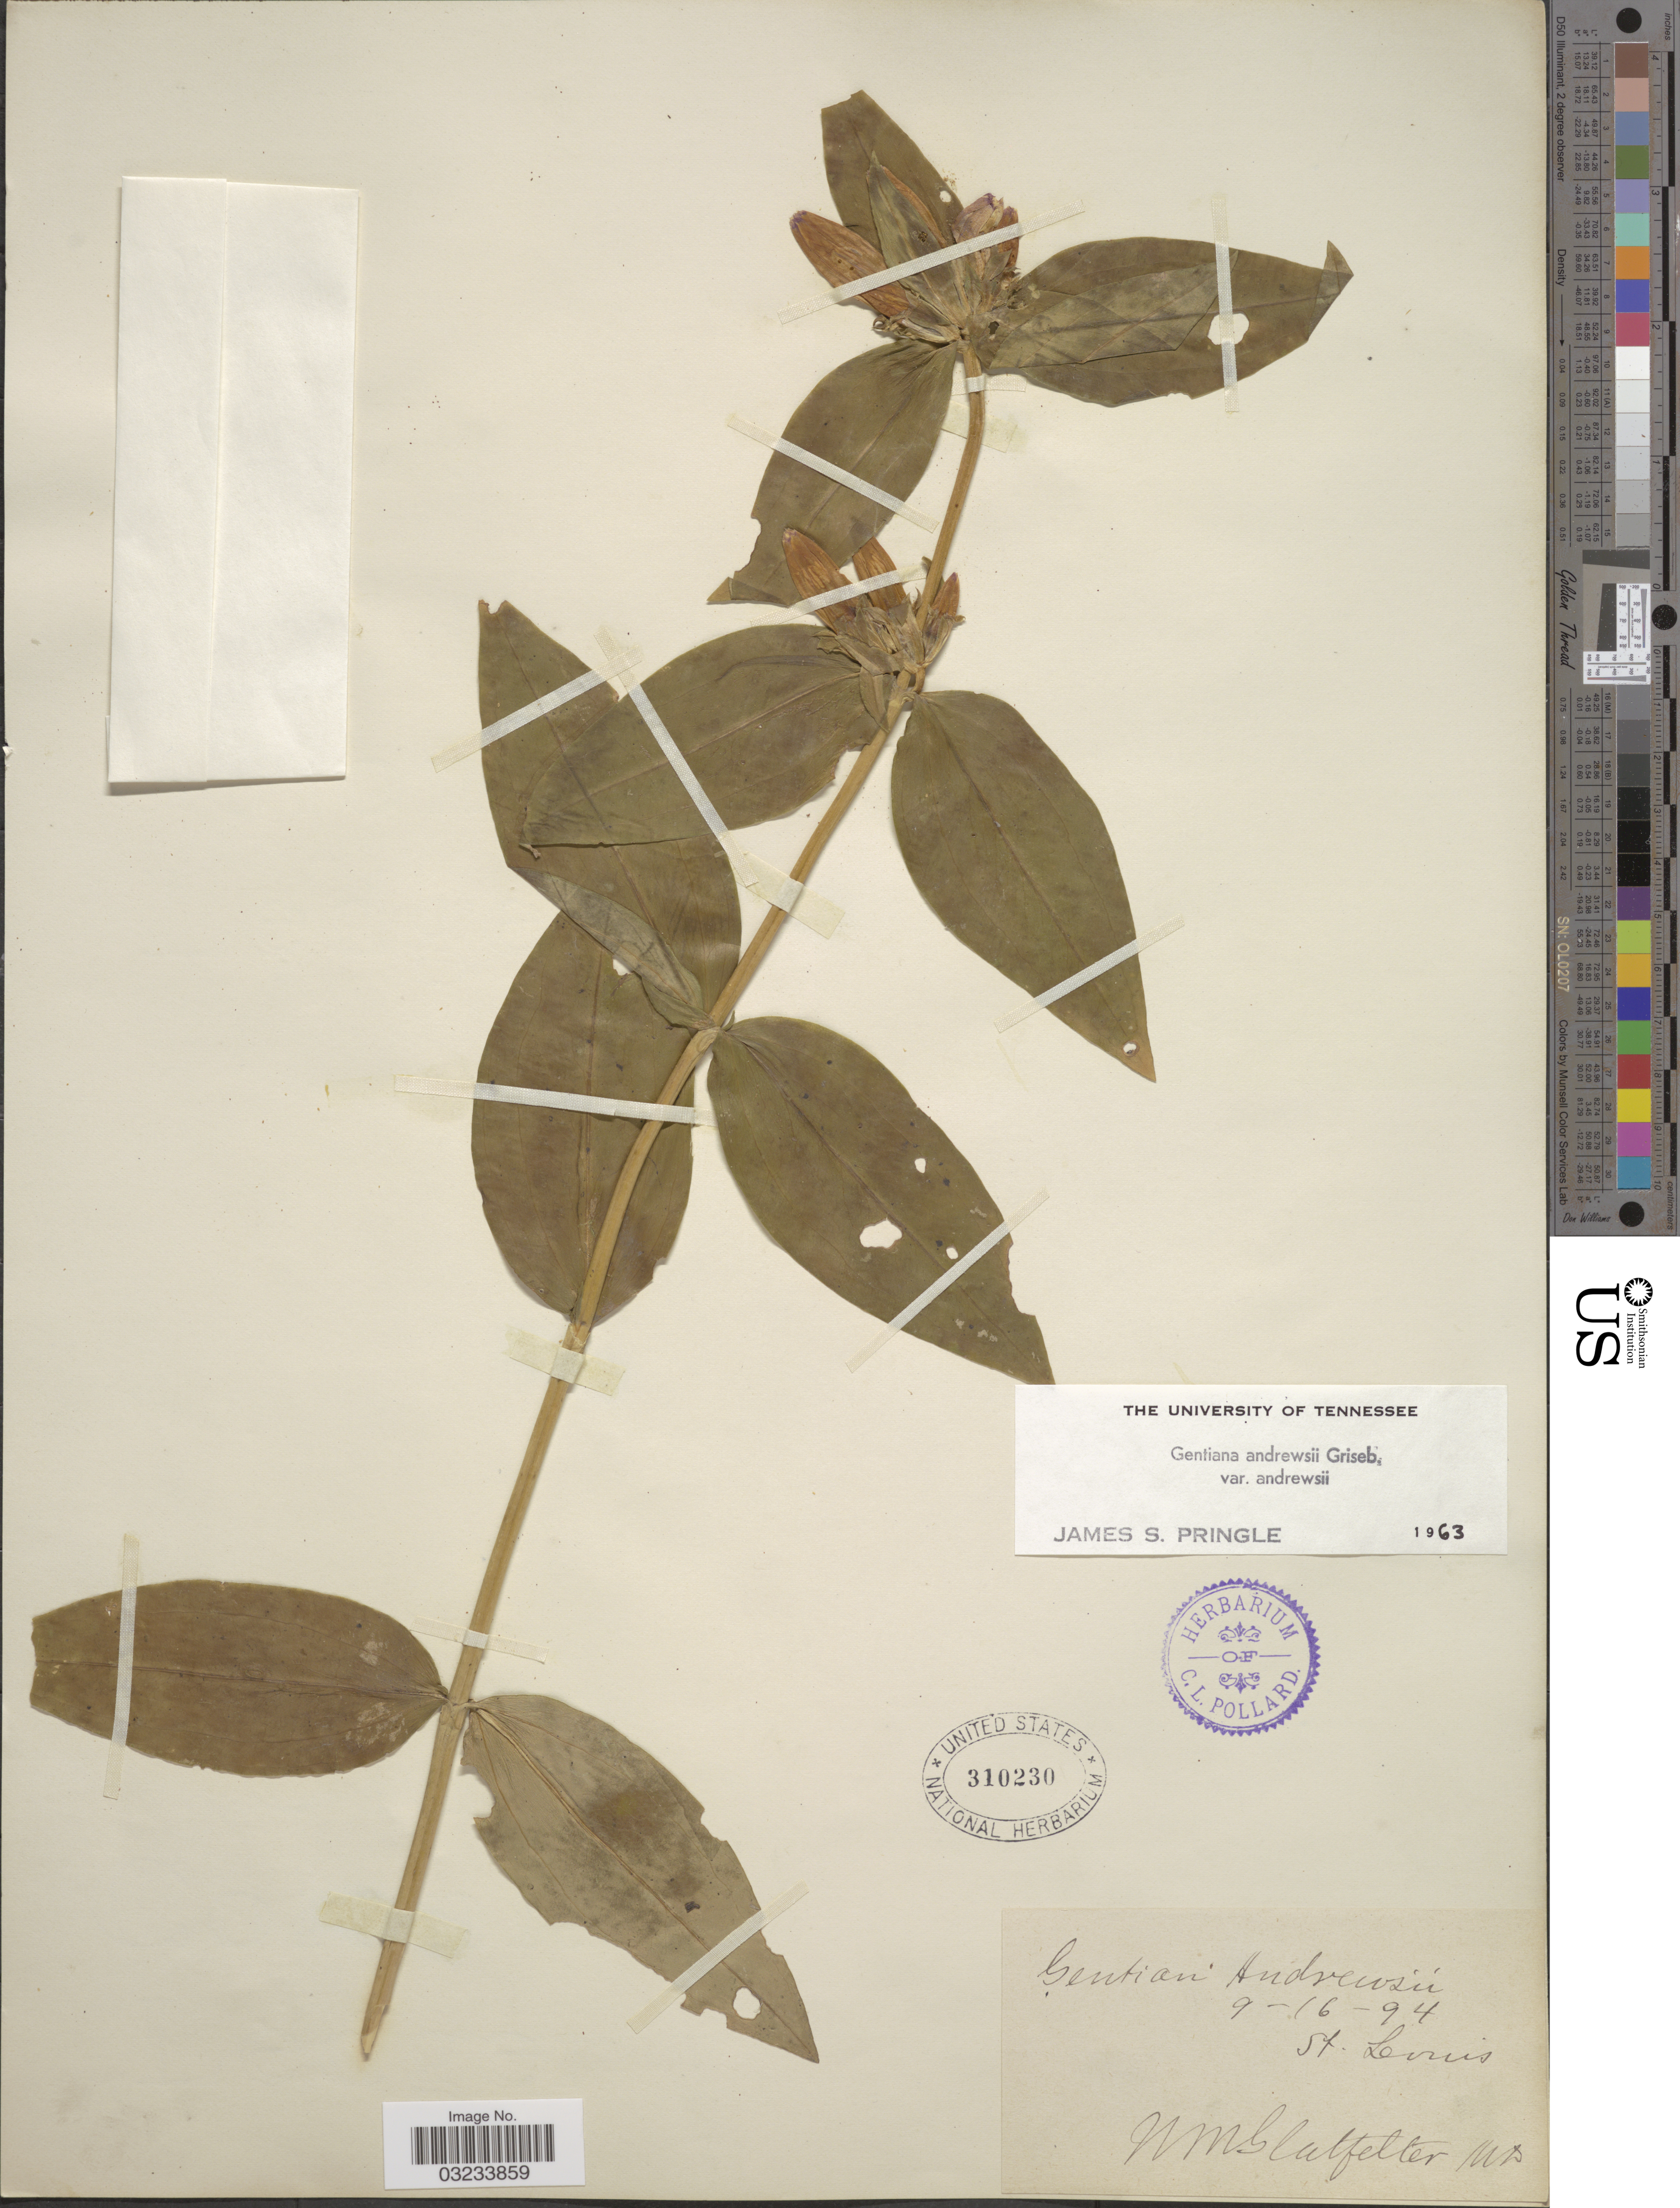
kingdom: Plantae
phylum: Tracheophyta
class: Magnoliopsida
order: Gentianales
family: Gentianaceae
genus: Gentiana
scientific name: Gentiana andrewsii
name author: Griseb.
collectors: N. M. Glatfelter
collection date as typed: Transcribed d/m/y: 16/9/94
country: United States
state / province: Missouri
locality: St. Louis.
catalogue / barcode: US 310230